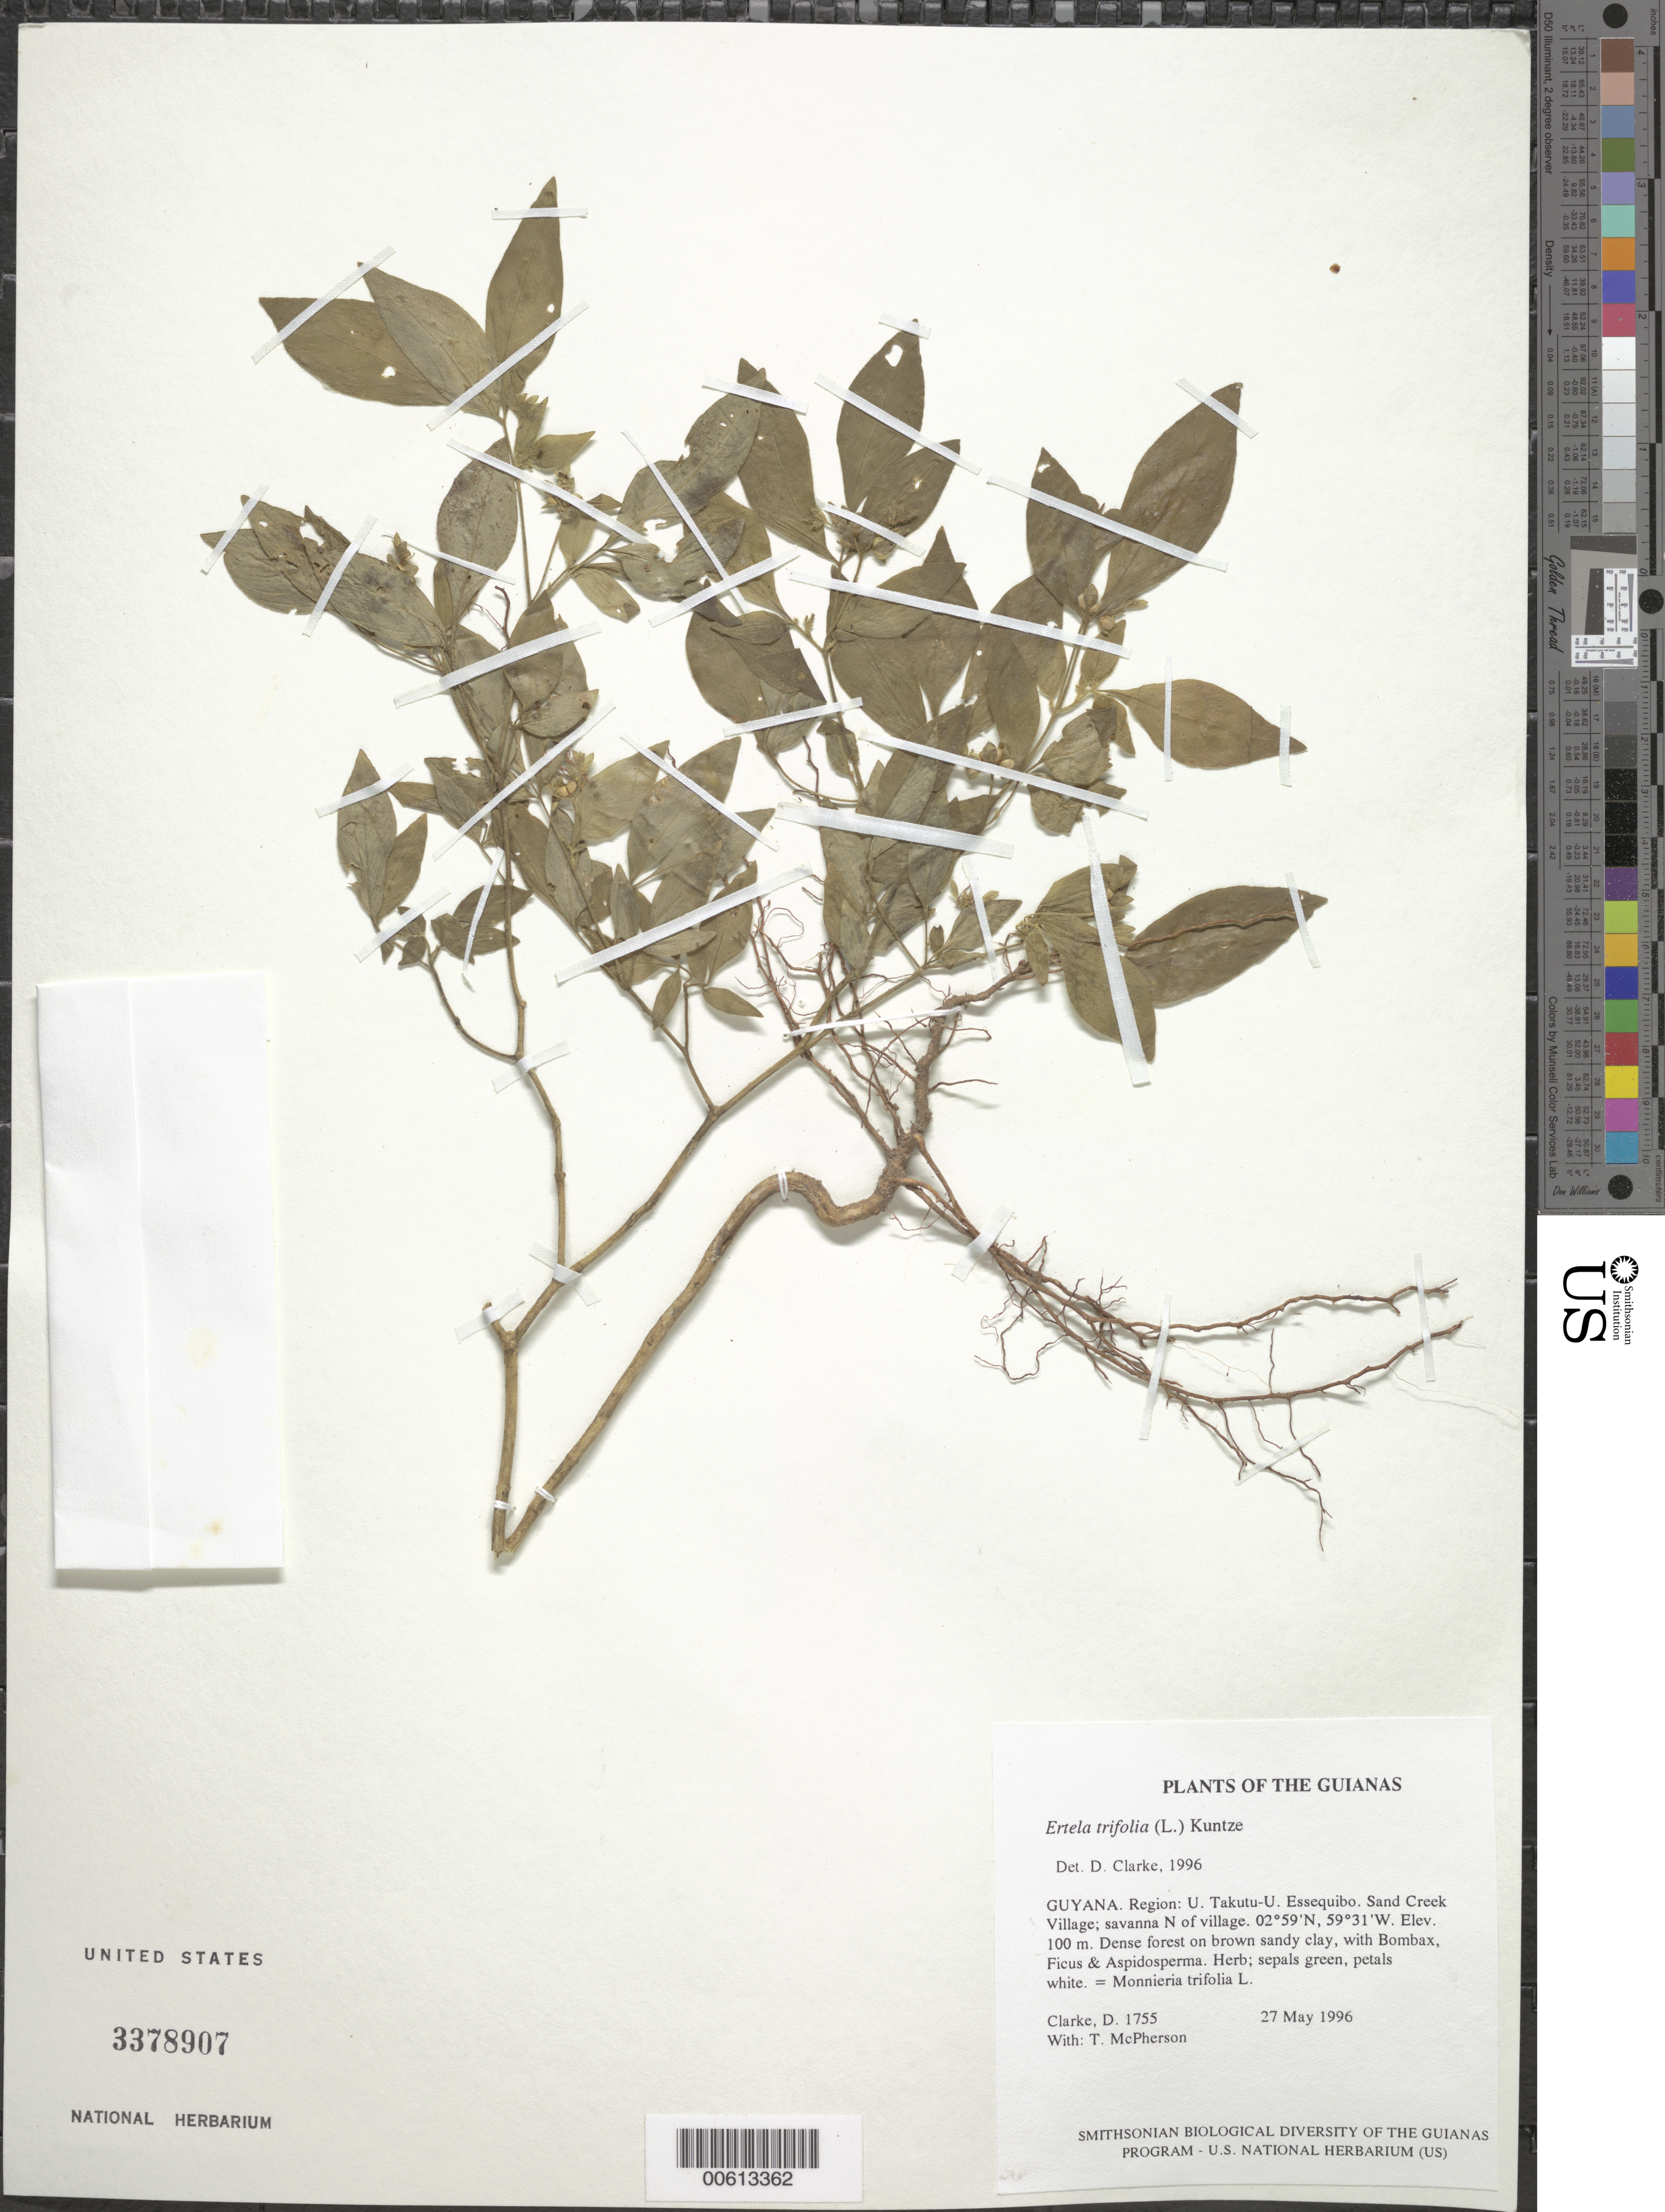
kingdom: Plantae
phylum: Tracheophyta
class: Magnoliopsida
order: Sapindales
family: Rutaceae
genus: Ertela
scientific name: Ertela trifolia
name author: (L.) Kuntze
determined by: Clarke, H. D., University of North Carolina (Asheville)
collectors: H. D. Clarke & T. McPherson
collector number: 1755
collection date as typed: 27 May 1996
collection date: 1996-05-27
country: Guyana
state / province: U. Takutu-U. Essequibo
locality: Sand Creek Village; savanna N of village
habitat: Dense forest on brown sandy clay, with Bombacaceae, Ficus & Aspidosperma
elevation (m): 100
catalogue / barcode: US 3378907